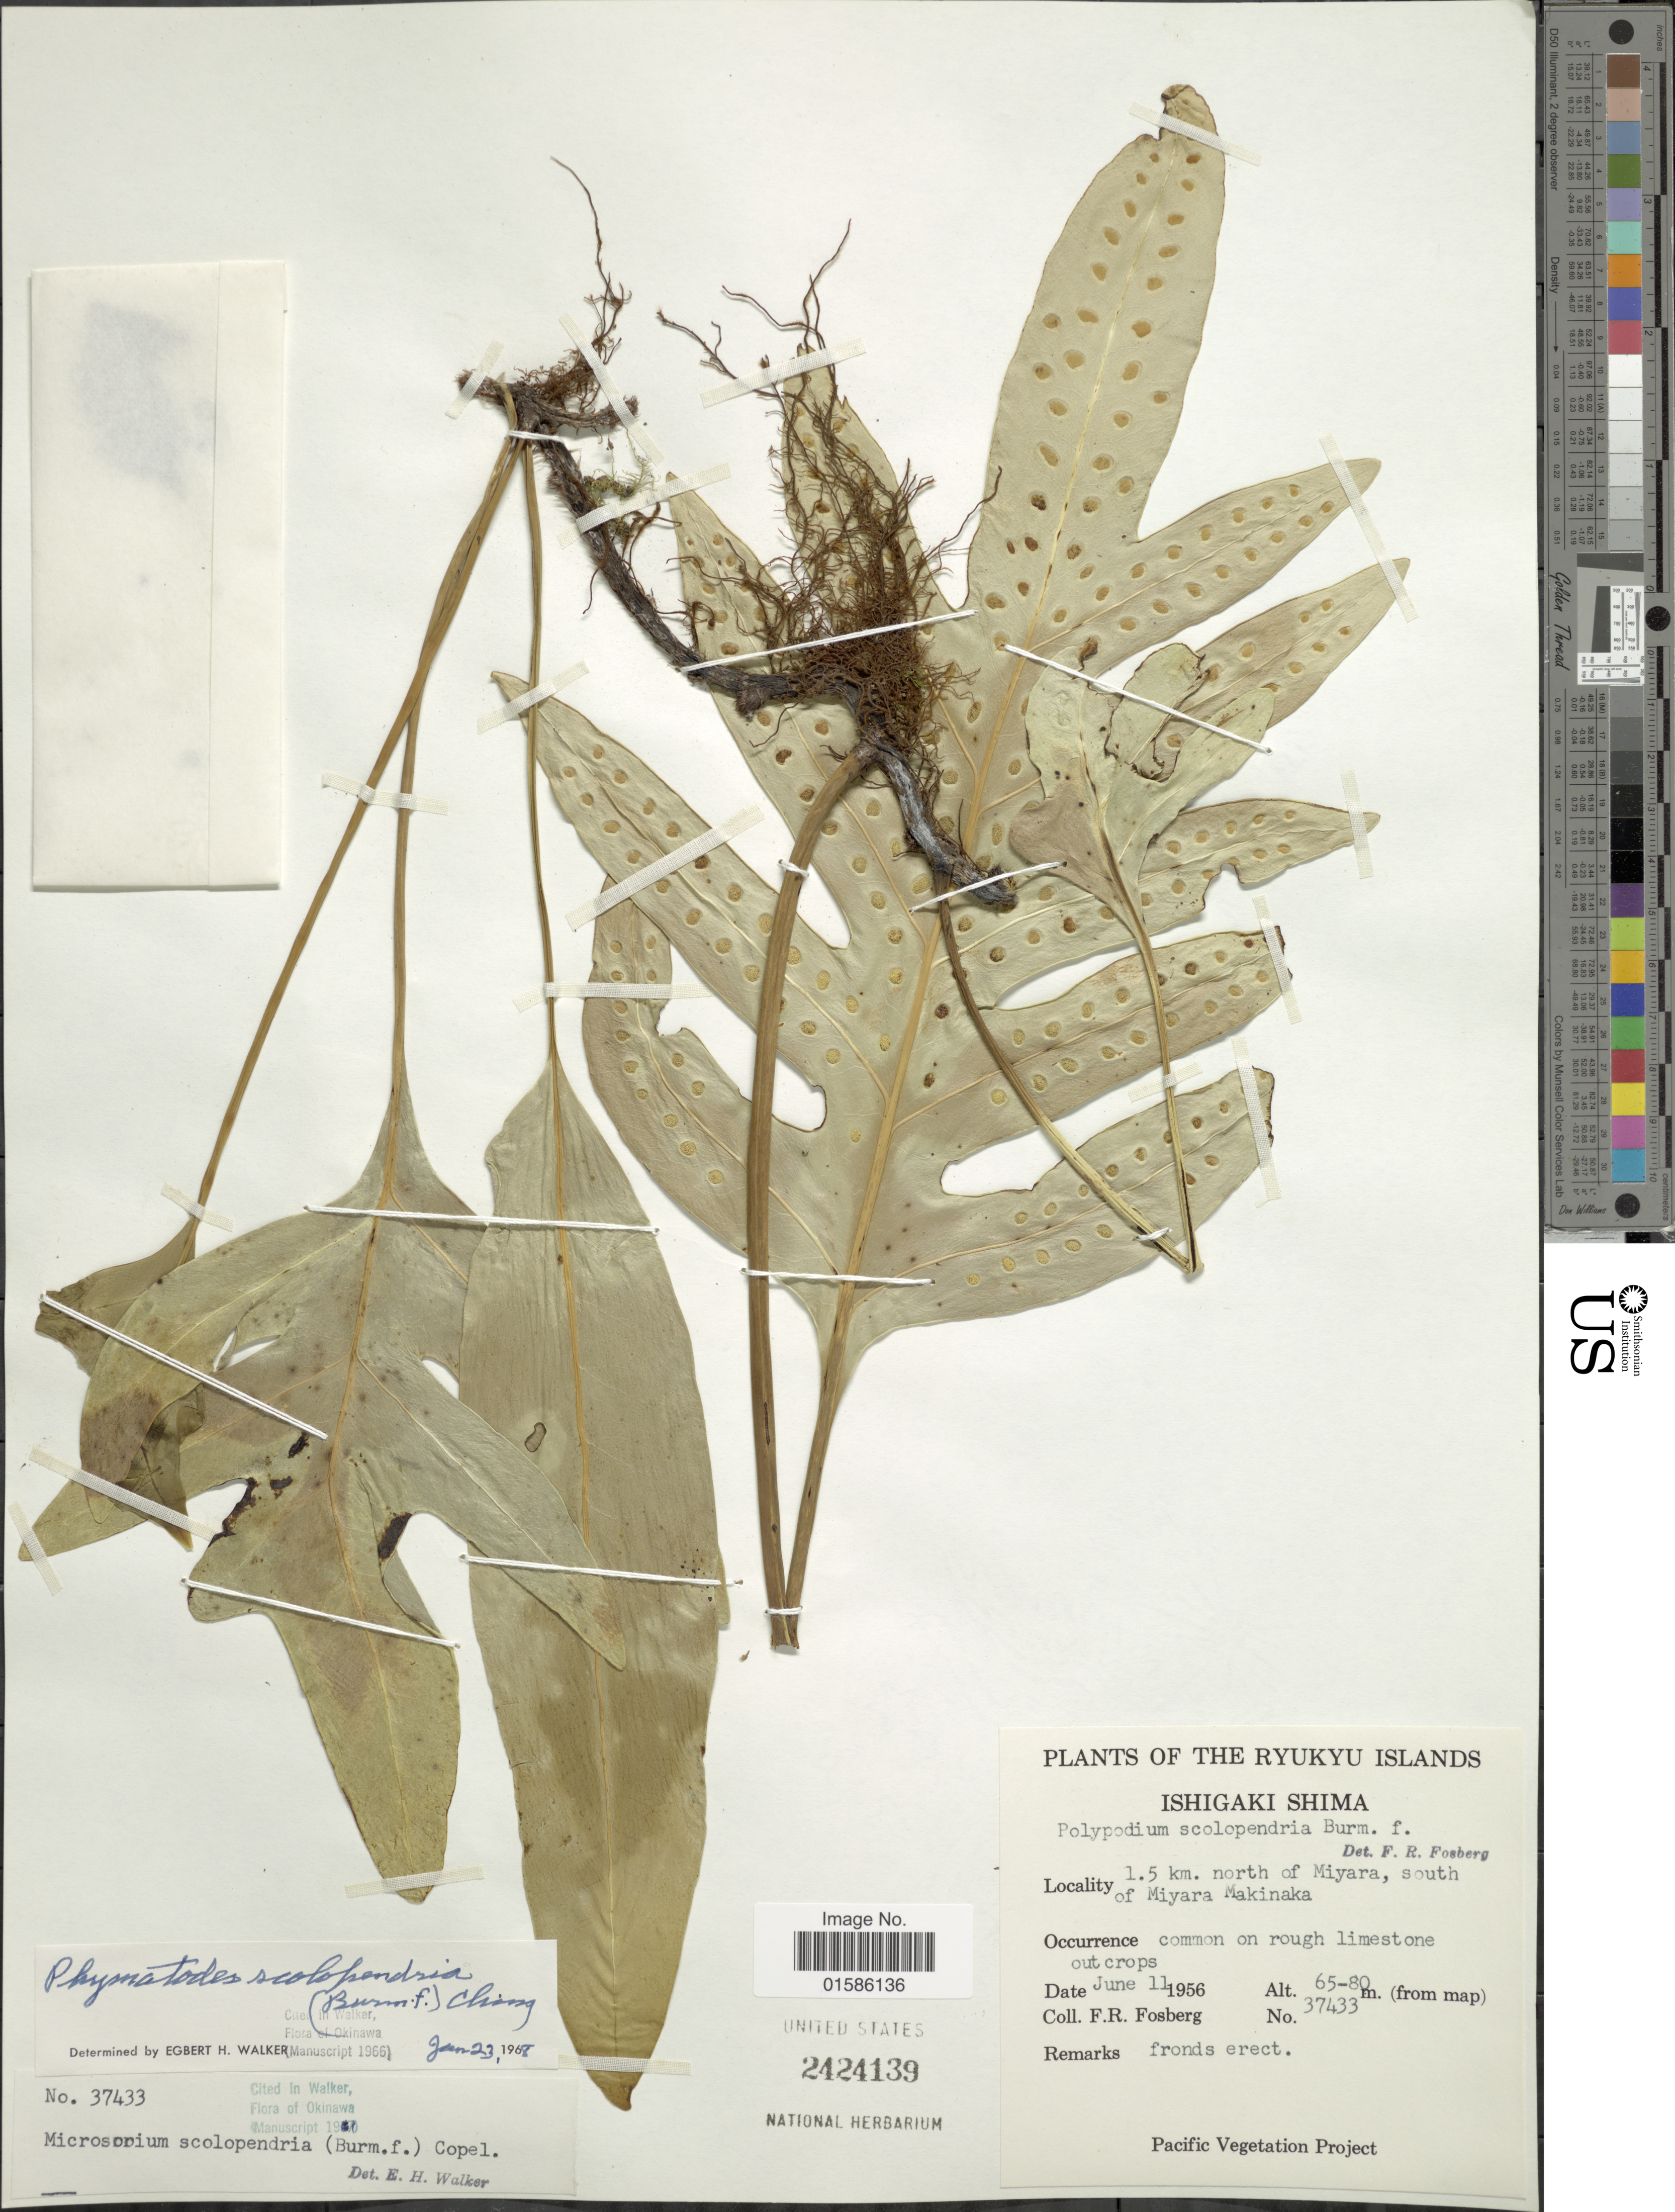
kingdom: Plantae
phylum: Tracheophyta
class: Polypodiopsida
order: Polypodiales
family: Polypodiaceae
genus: Microsorum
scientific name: Microsorum scolopendria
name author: (Burm. f.) Copel.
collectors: F. R. Fosberg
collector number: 37433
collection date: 1956-06-11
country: Japan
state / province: Okinawa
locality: The Ryukyus Islands, Ishigaki Shima, 1.5 km north of Miyara, south of Miyara Makinaka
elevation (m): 65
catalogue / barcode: US 2424139